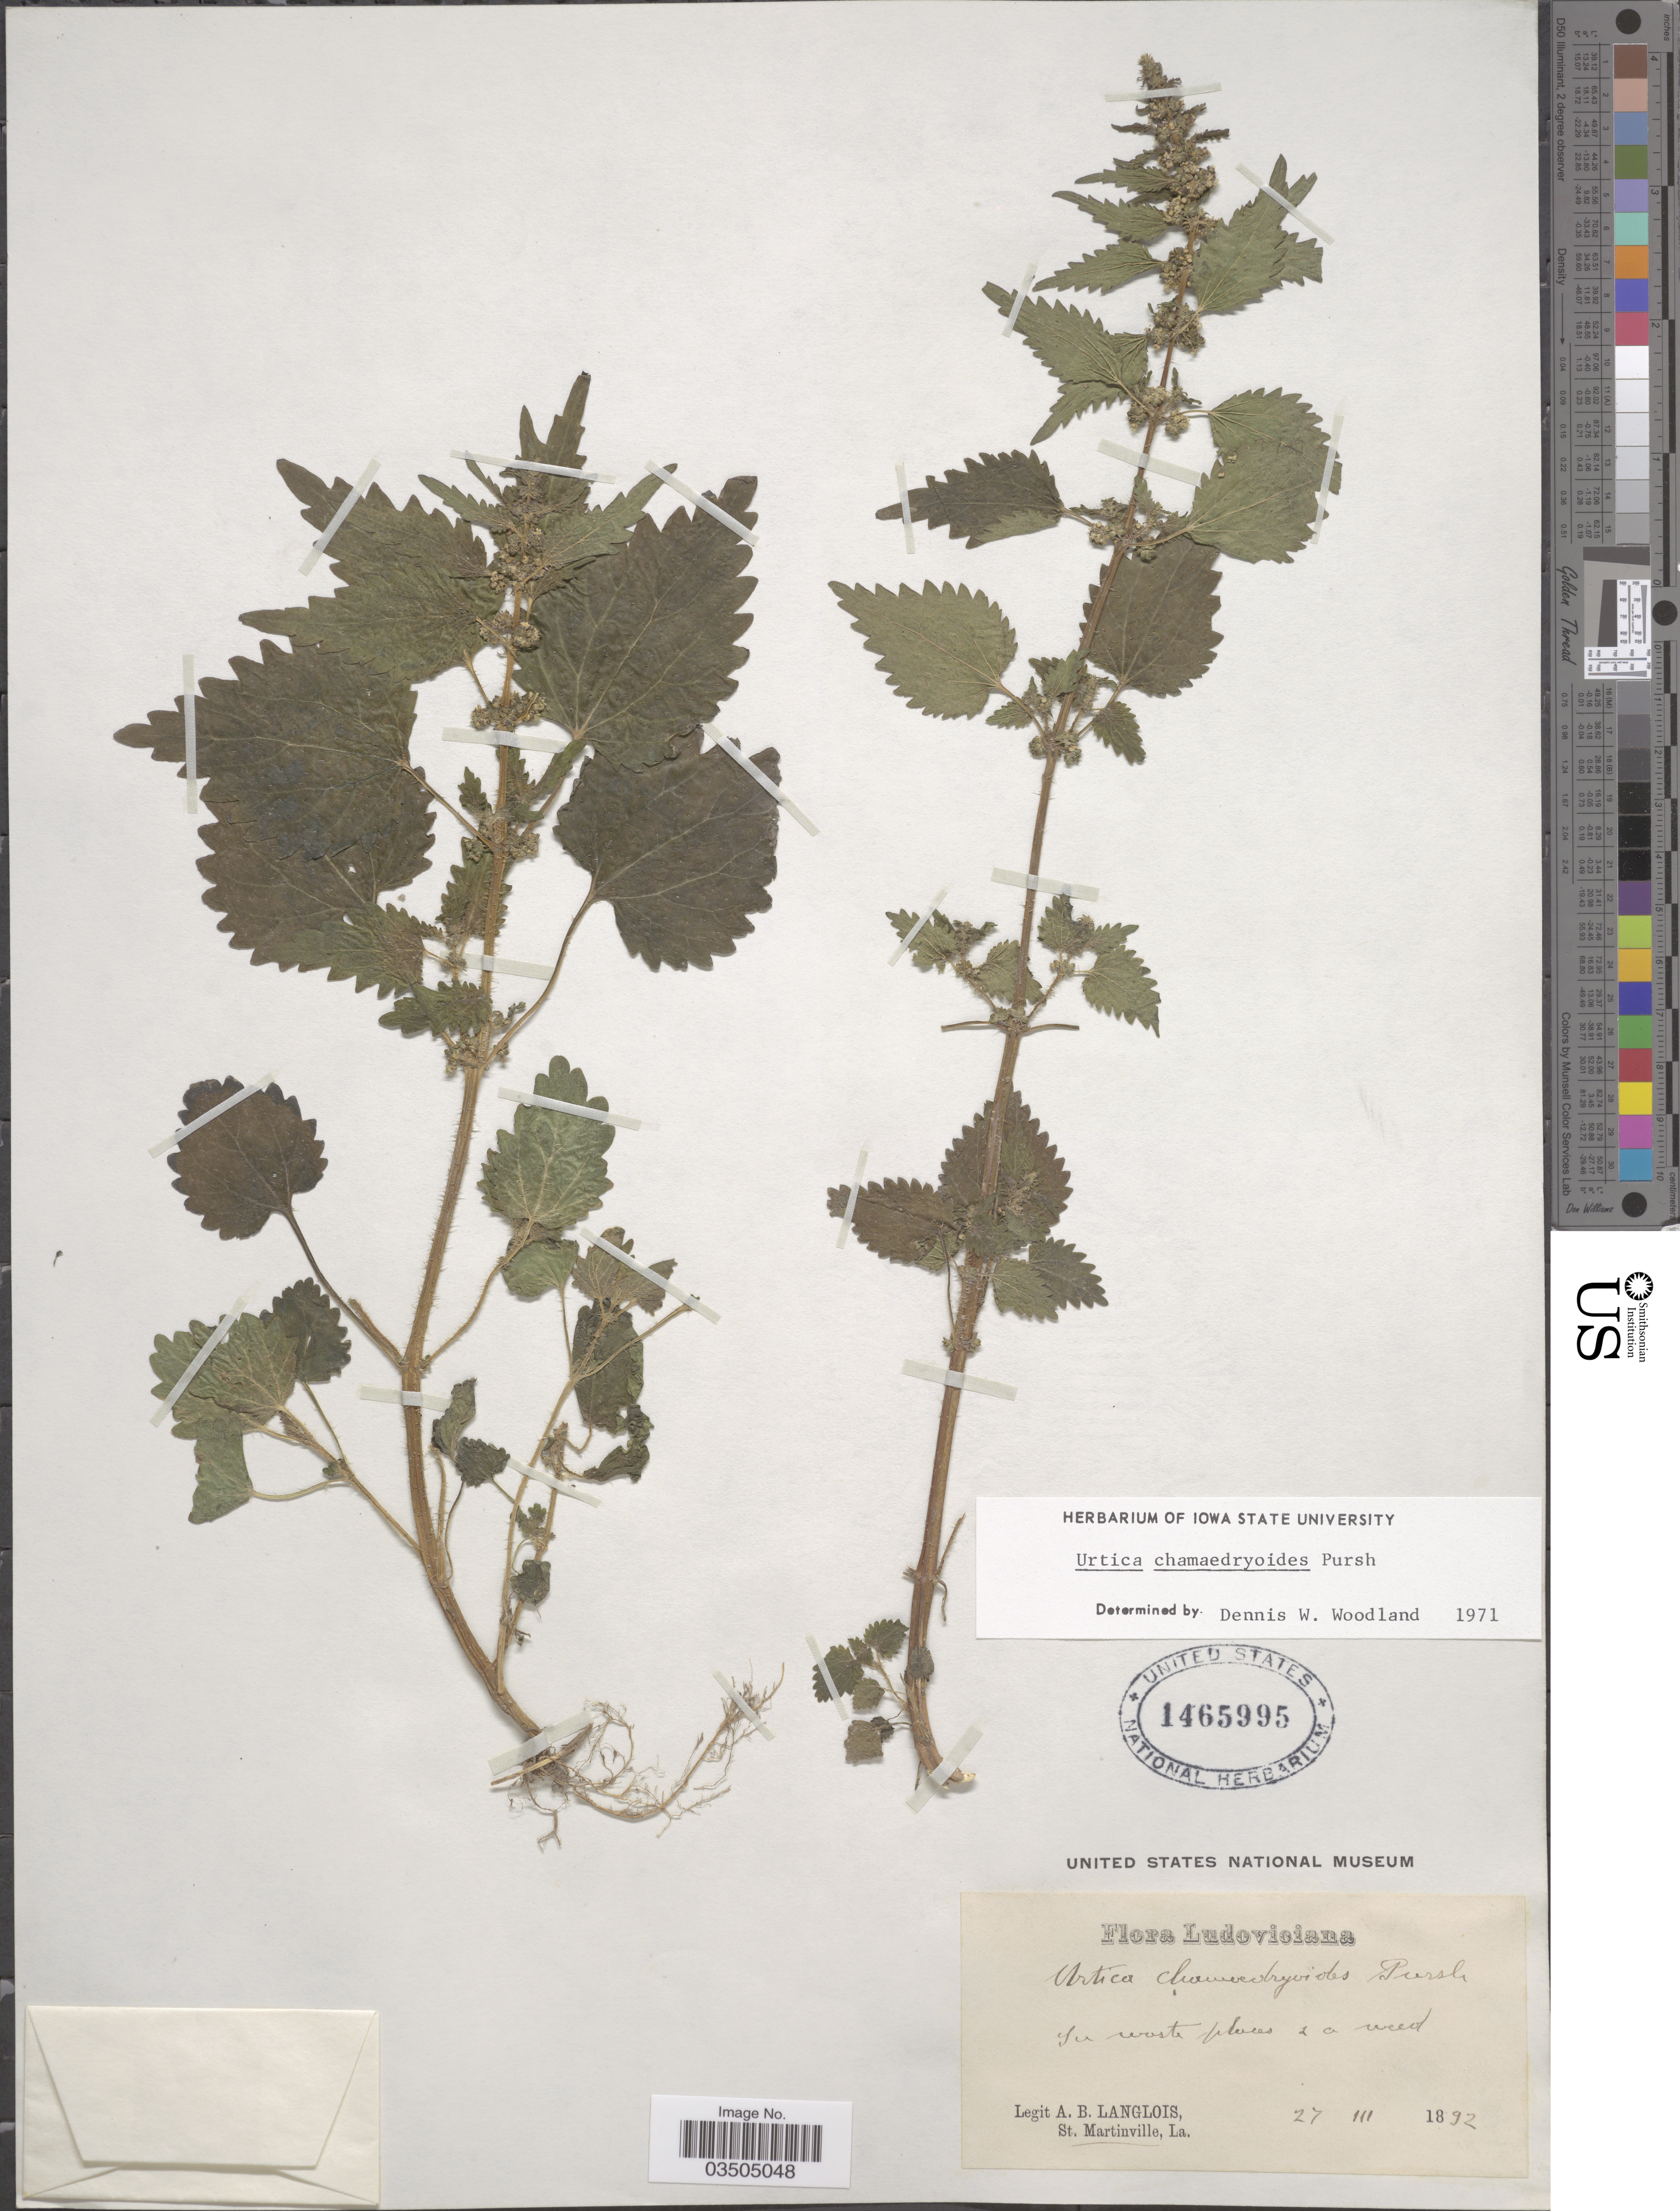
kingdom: Plantae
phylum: Tracheophyta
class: Magnoliopsida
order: Rosales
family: Urticaceae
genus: Urtica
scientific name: Urtica chamaedryoides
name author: Pursh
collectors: A. Langlois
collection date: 1892-03-27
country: United States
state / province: Louisiana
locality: Ludoviciana. St. Martinville.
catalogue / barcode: US 1465995